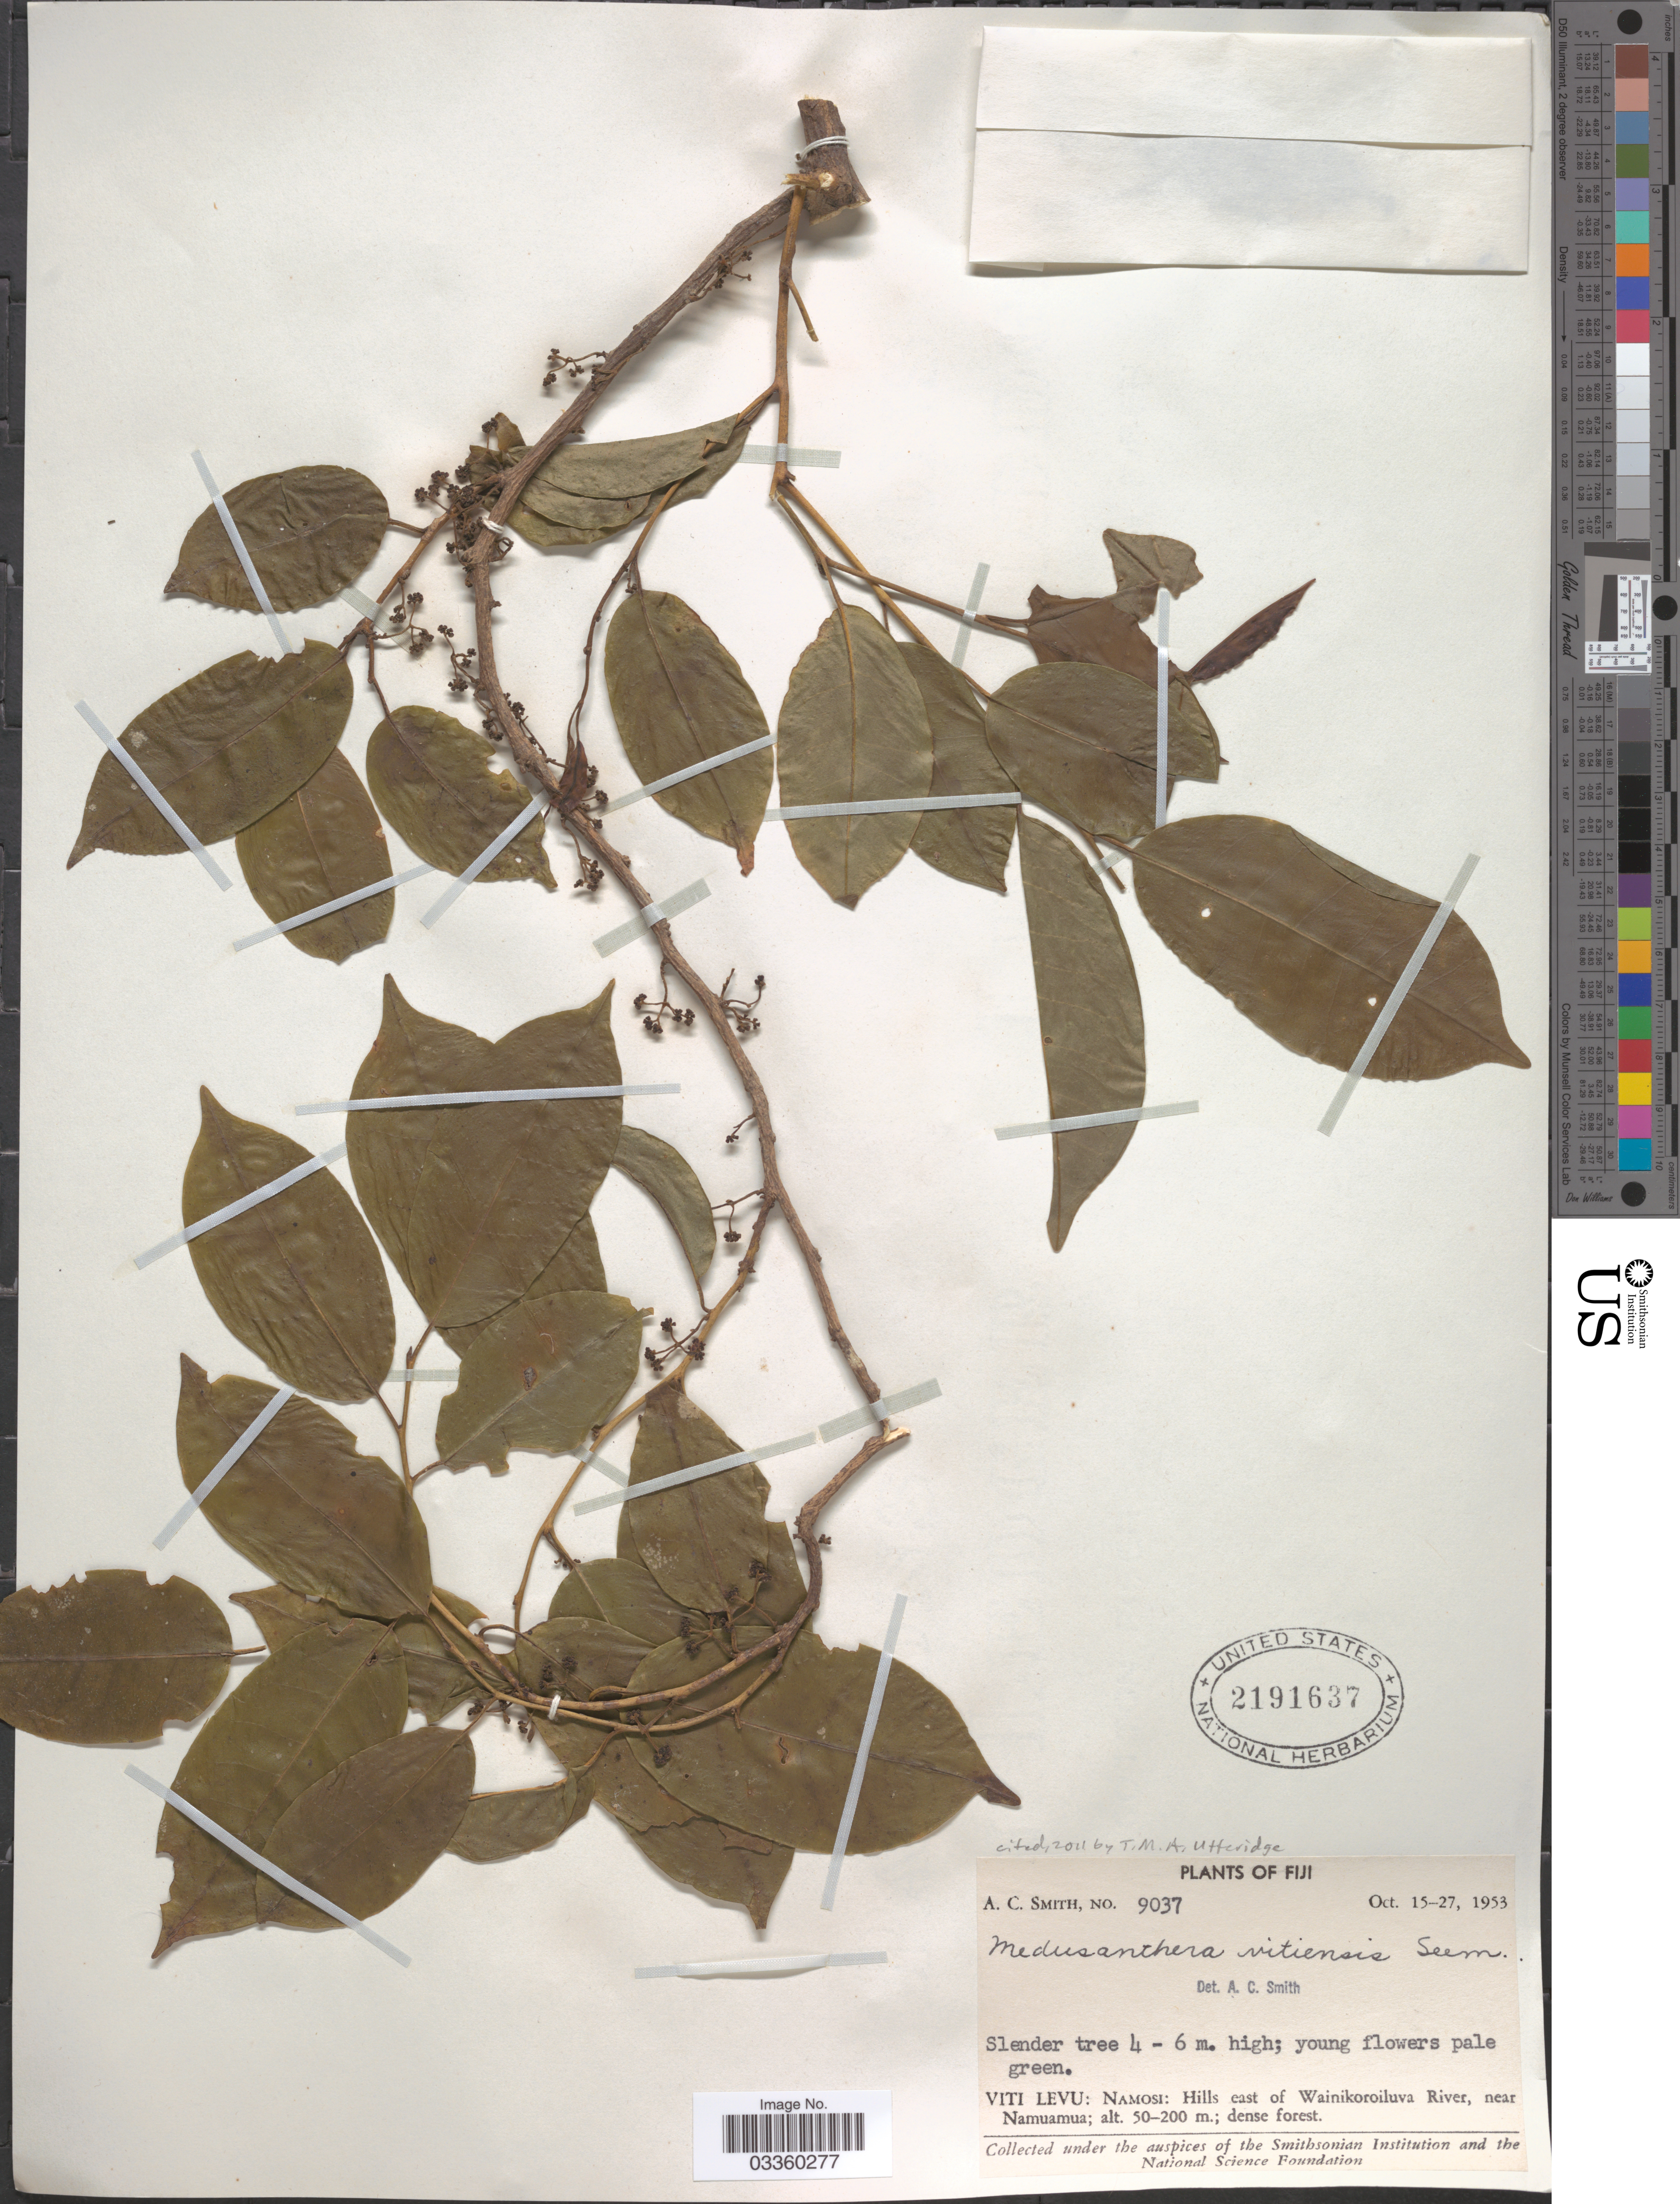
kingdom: Plantae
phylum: Tracheophyta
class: Magnoliopsida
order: Cardiopteridales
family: Stemonuraceae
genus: Medusanthera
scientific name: Medusanthera vitiensis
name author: Seem.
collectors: A. C. Smith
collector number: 9037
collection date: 1953-10-15/1953-10-27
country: Fiji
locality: Viti Levu: Namosi: Hills east of Wainikoroiluva River, near Namuamua.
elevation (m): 50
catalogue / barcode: US 2191637